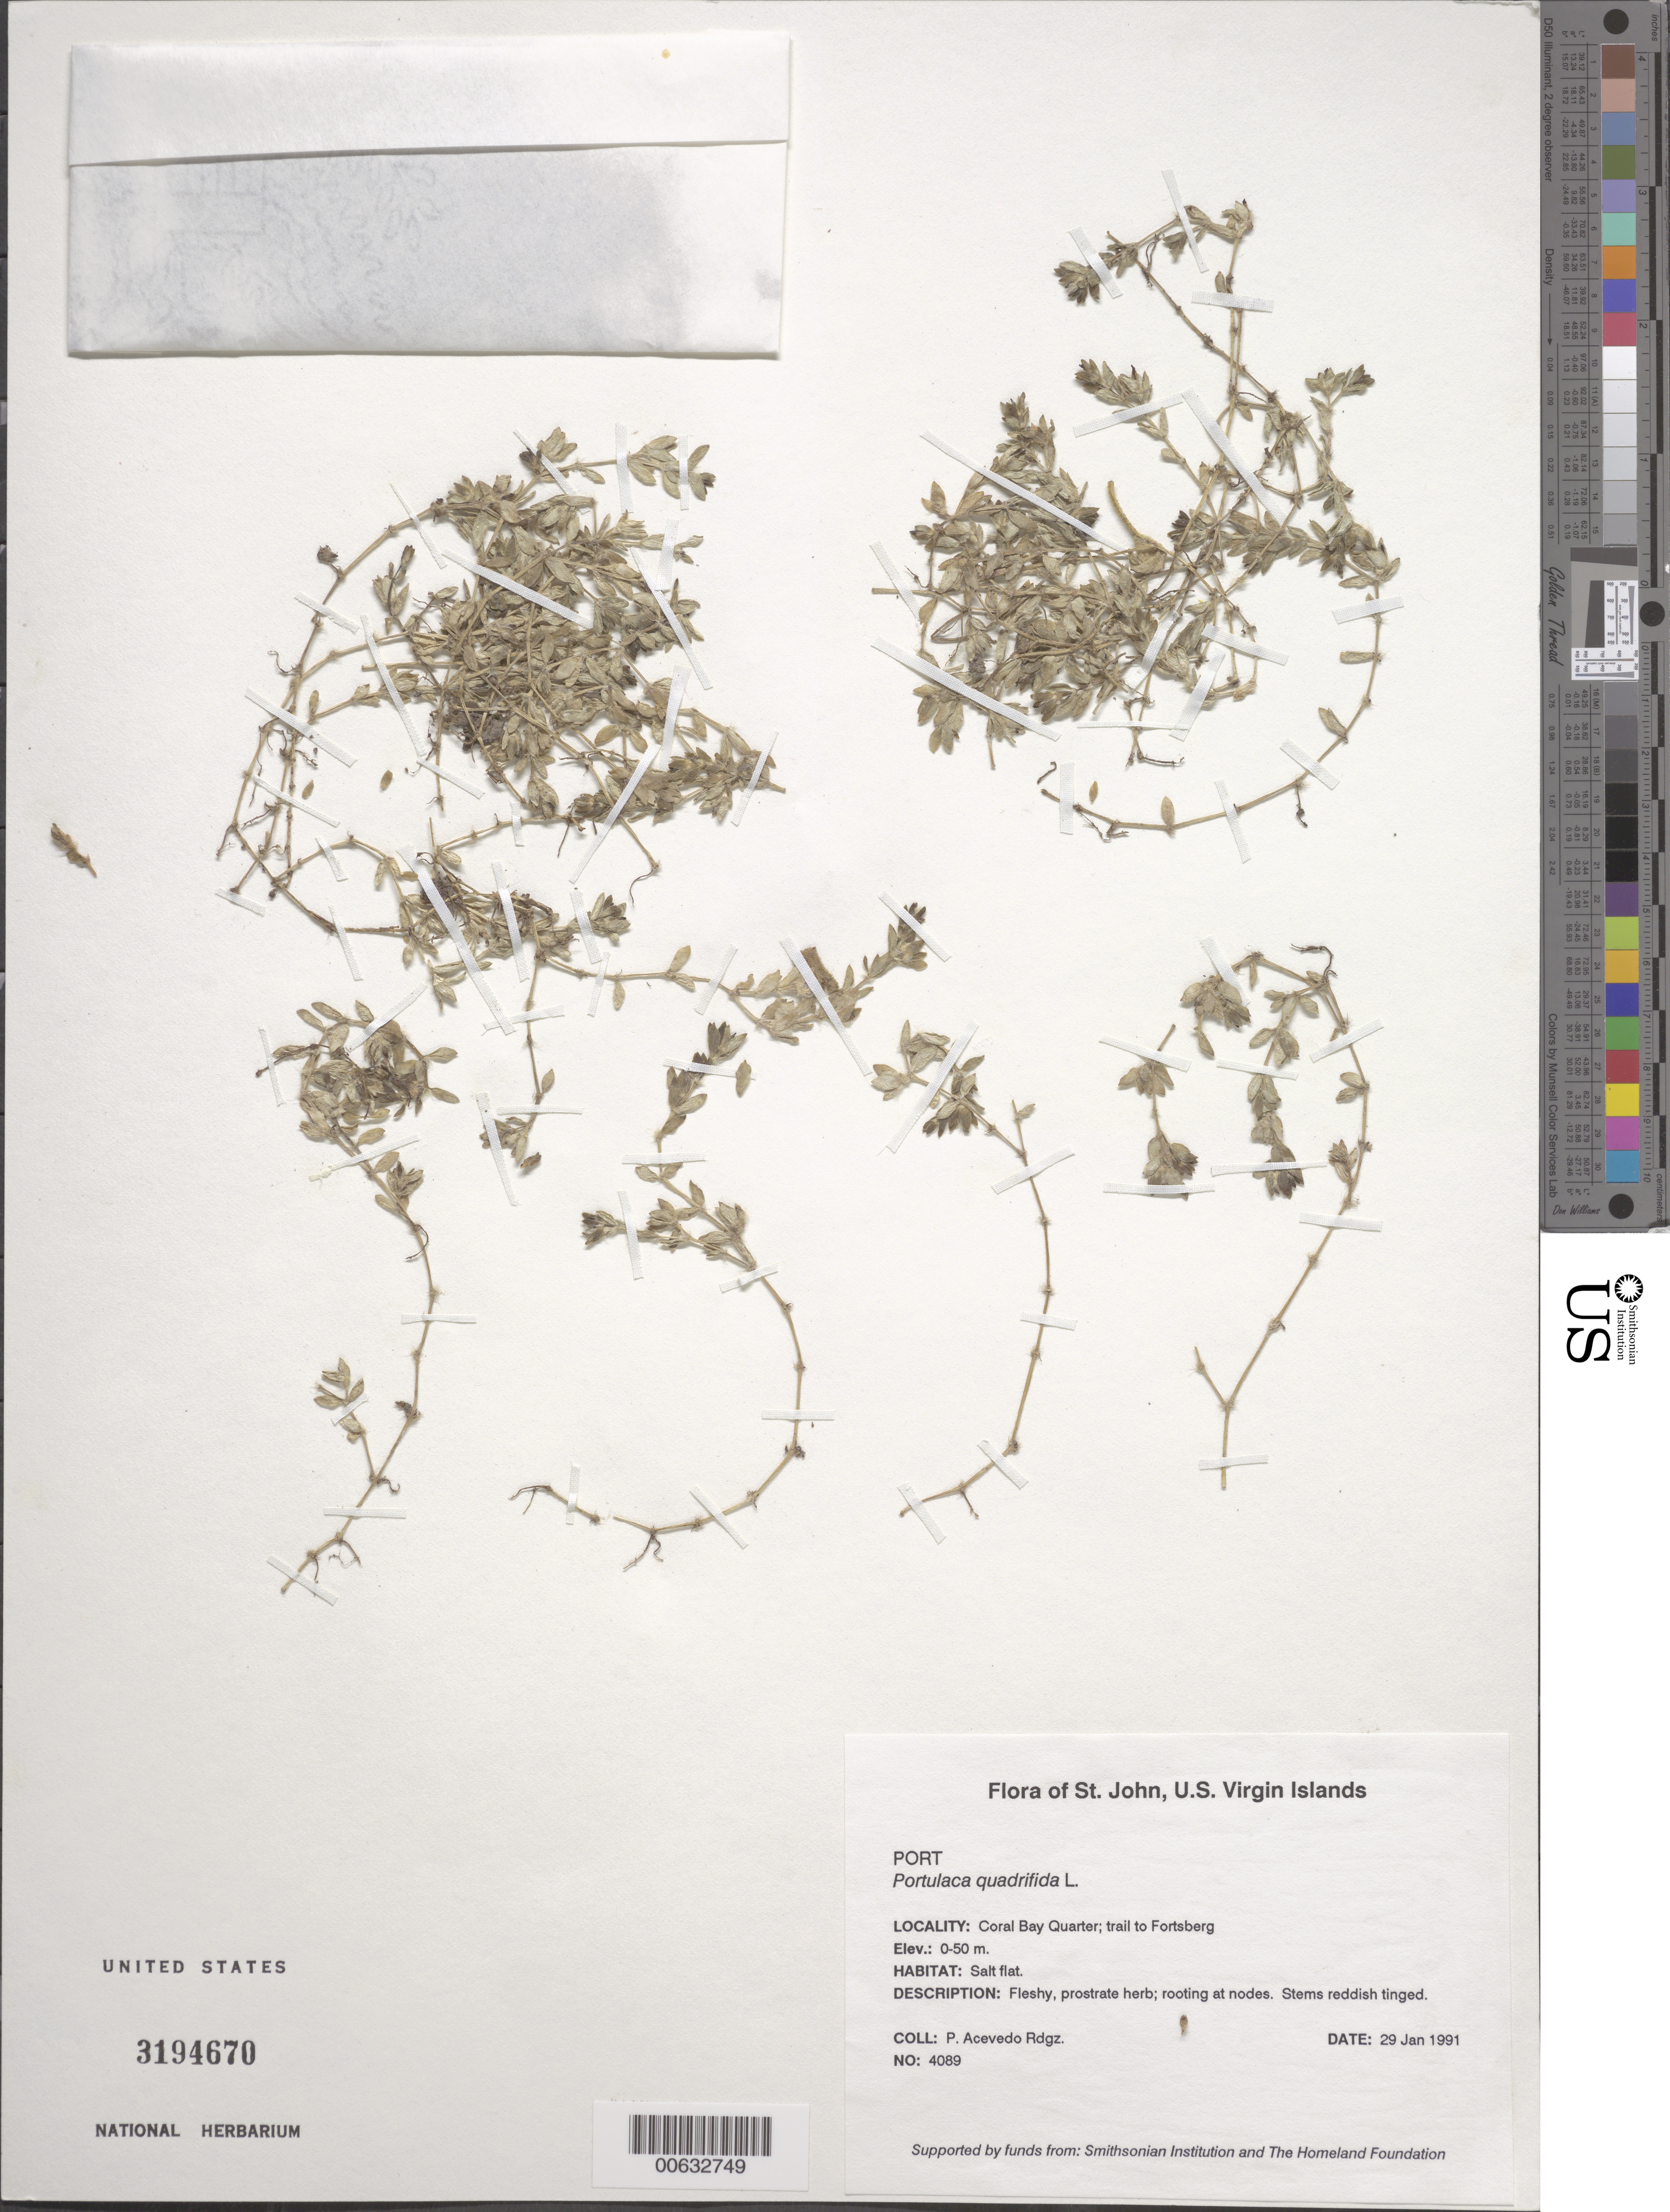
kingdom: Plantae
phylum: Tracheophyta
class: Magnoliopsida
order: Caryophyllales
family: Portulacaceae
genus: Portulaca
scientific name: Portulaca quadrifida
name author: L.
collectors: P. Acevedo-Rodr.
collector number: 4089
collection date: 1991-01-29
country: U.S. Virgin Islands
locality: St. John. Coral Bay Quarter; trail to Fortsberg.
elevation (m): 0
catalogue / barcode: US 3194670